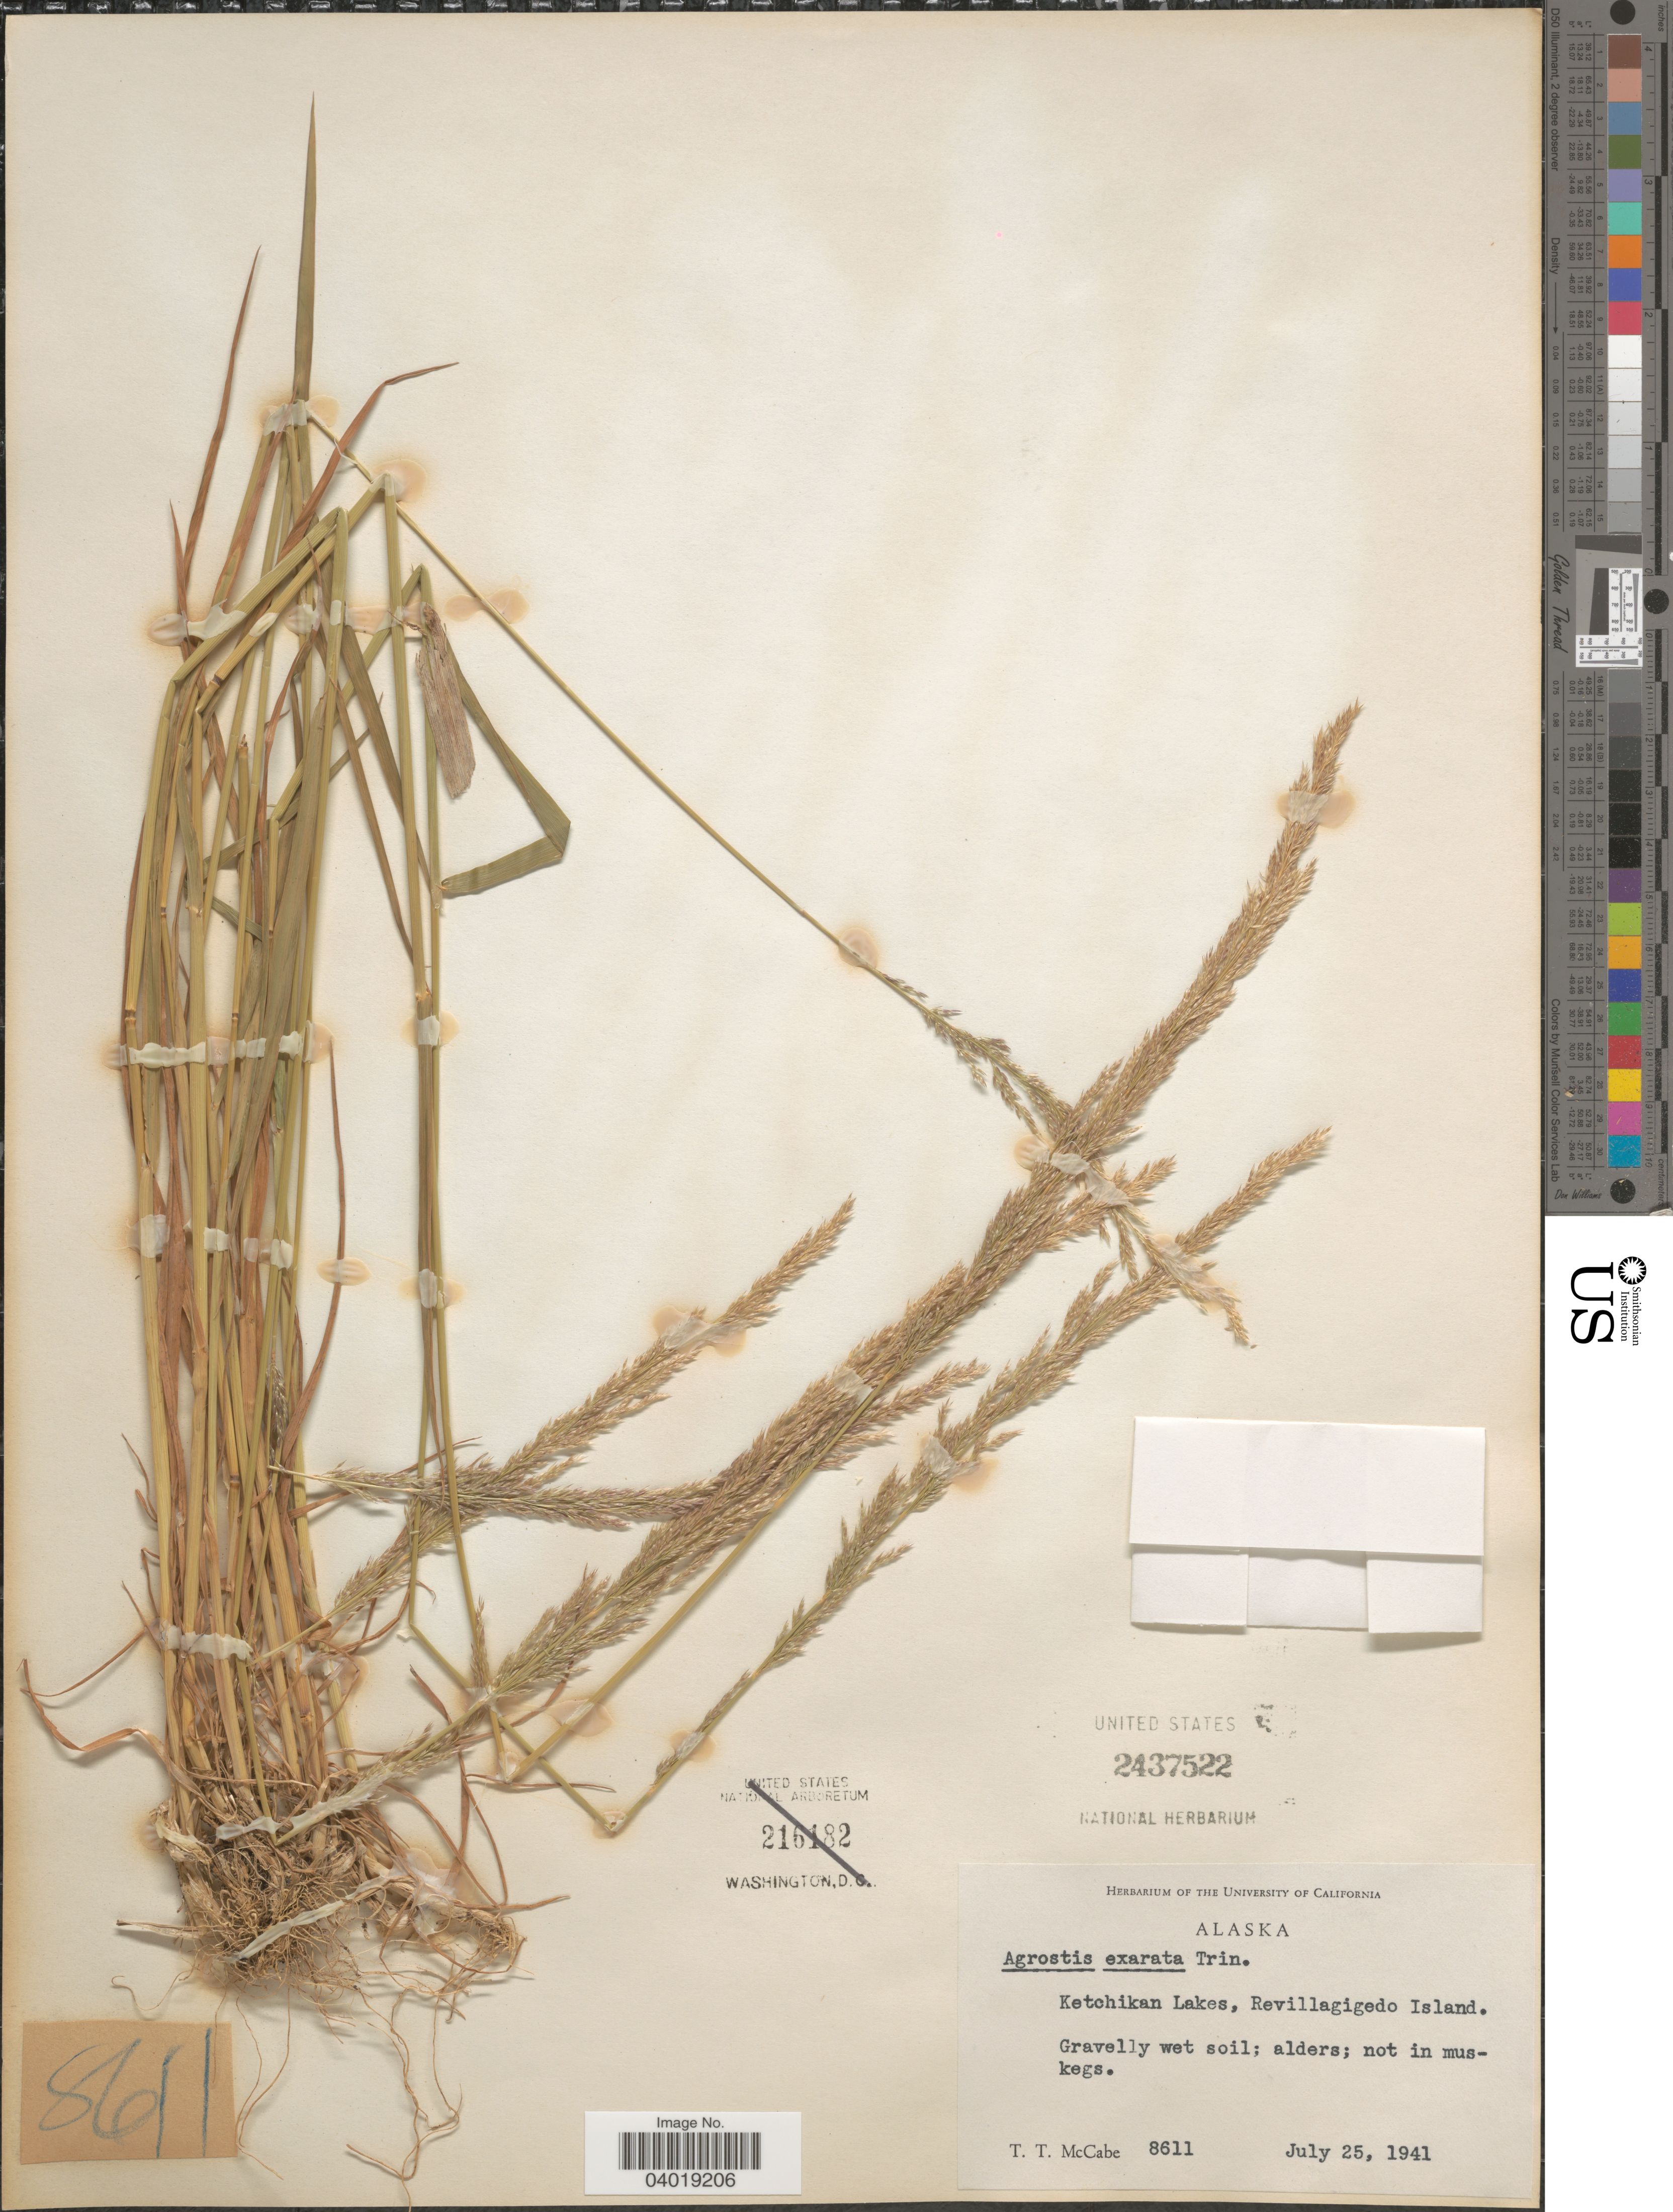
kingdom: Plantae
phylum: Tracheophyta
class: Liliopsida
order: Poales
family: Poaceae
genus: Agrostis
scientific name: Agrostis exarata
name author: Trin.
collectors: T. McCabe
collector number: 8611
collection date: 1941-07-25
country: United States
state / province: Alaska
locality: Ketchikan Lakes, Revillagigedo Island.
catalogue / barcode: US 2437522